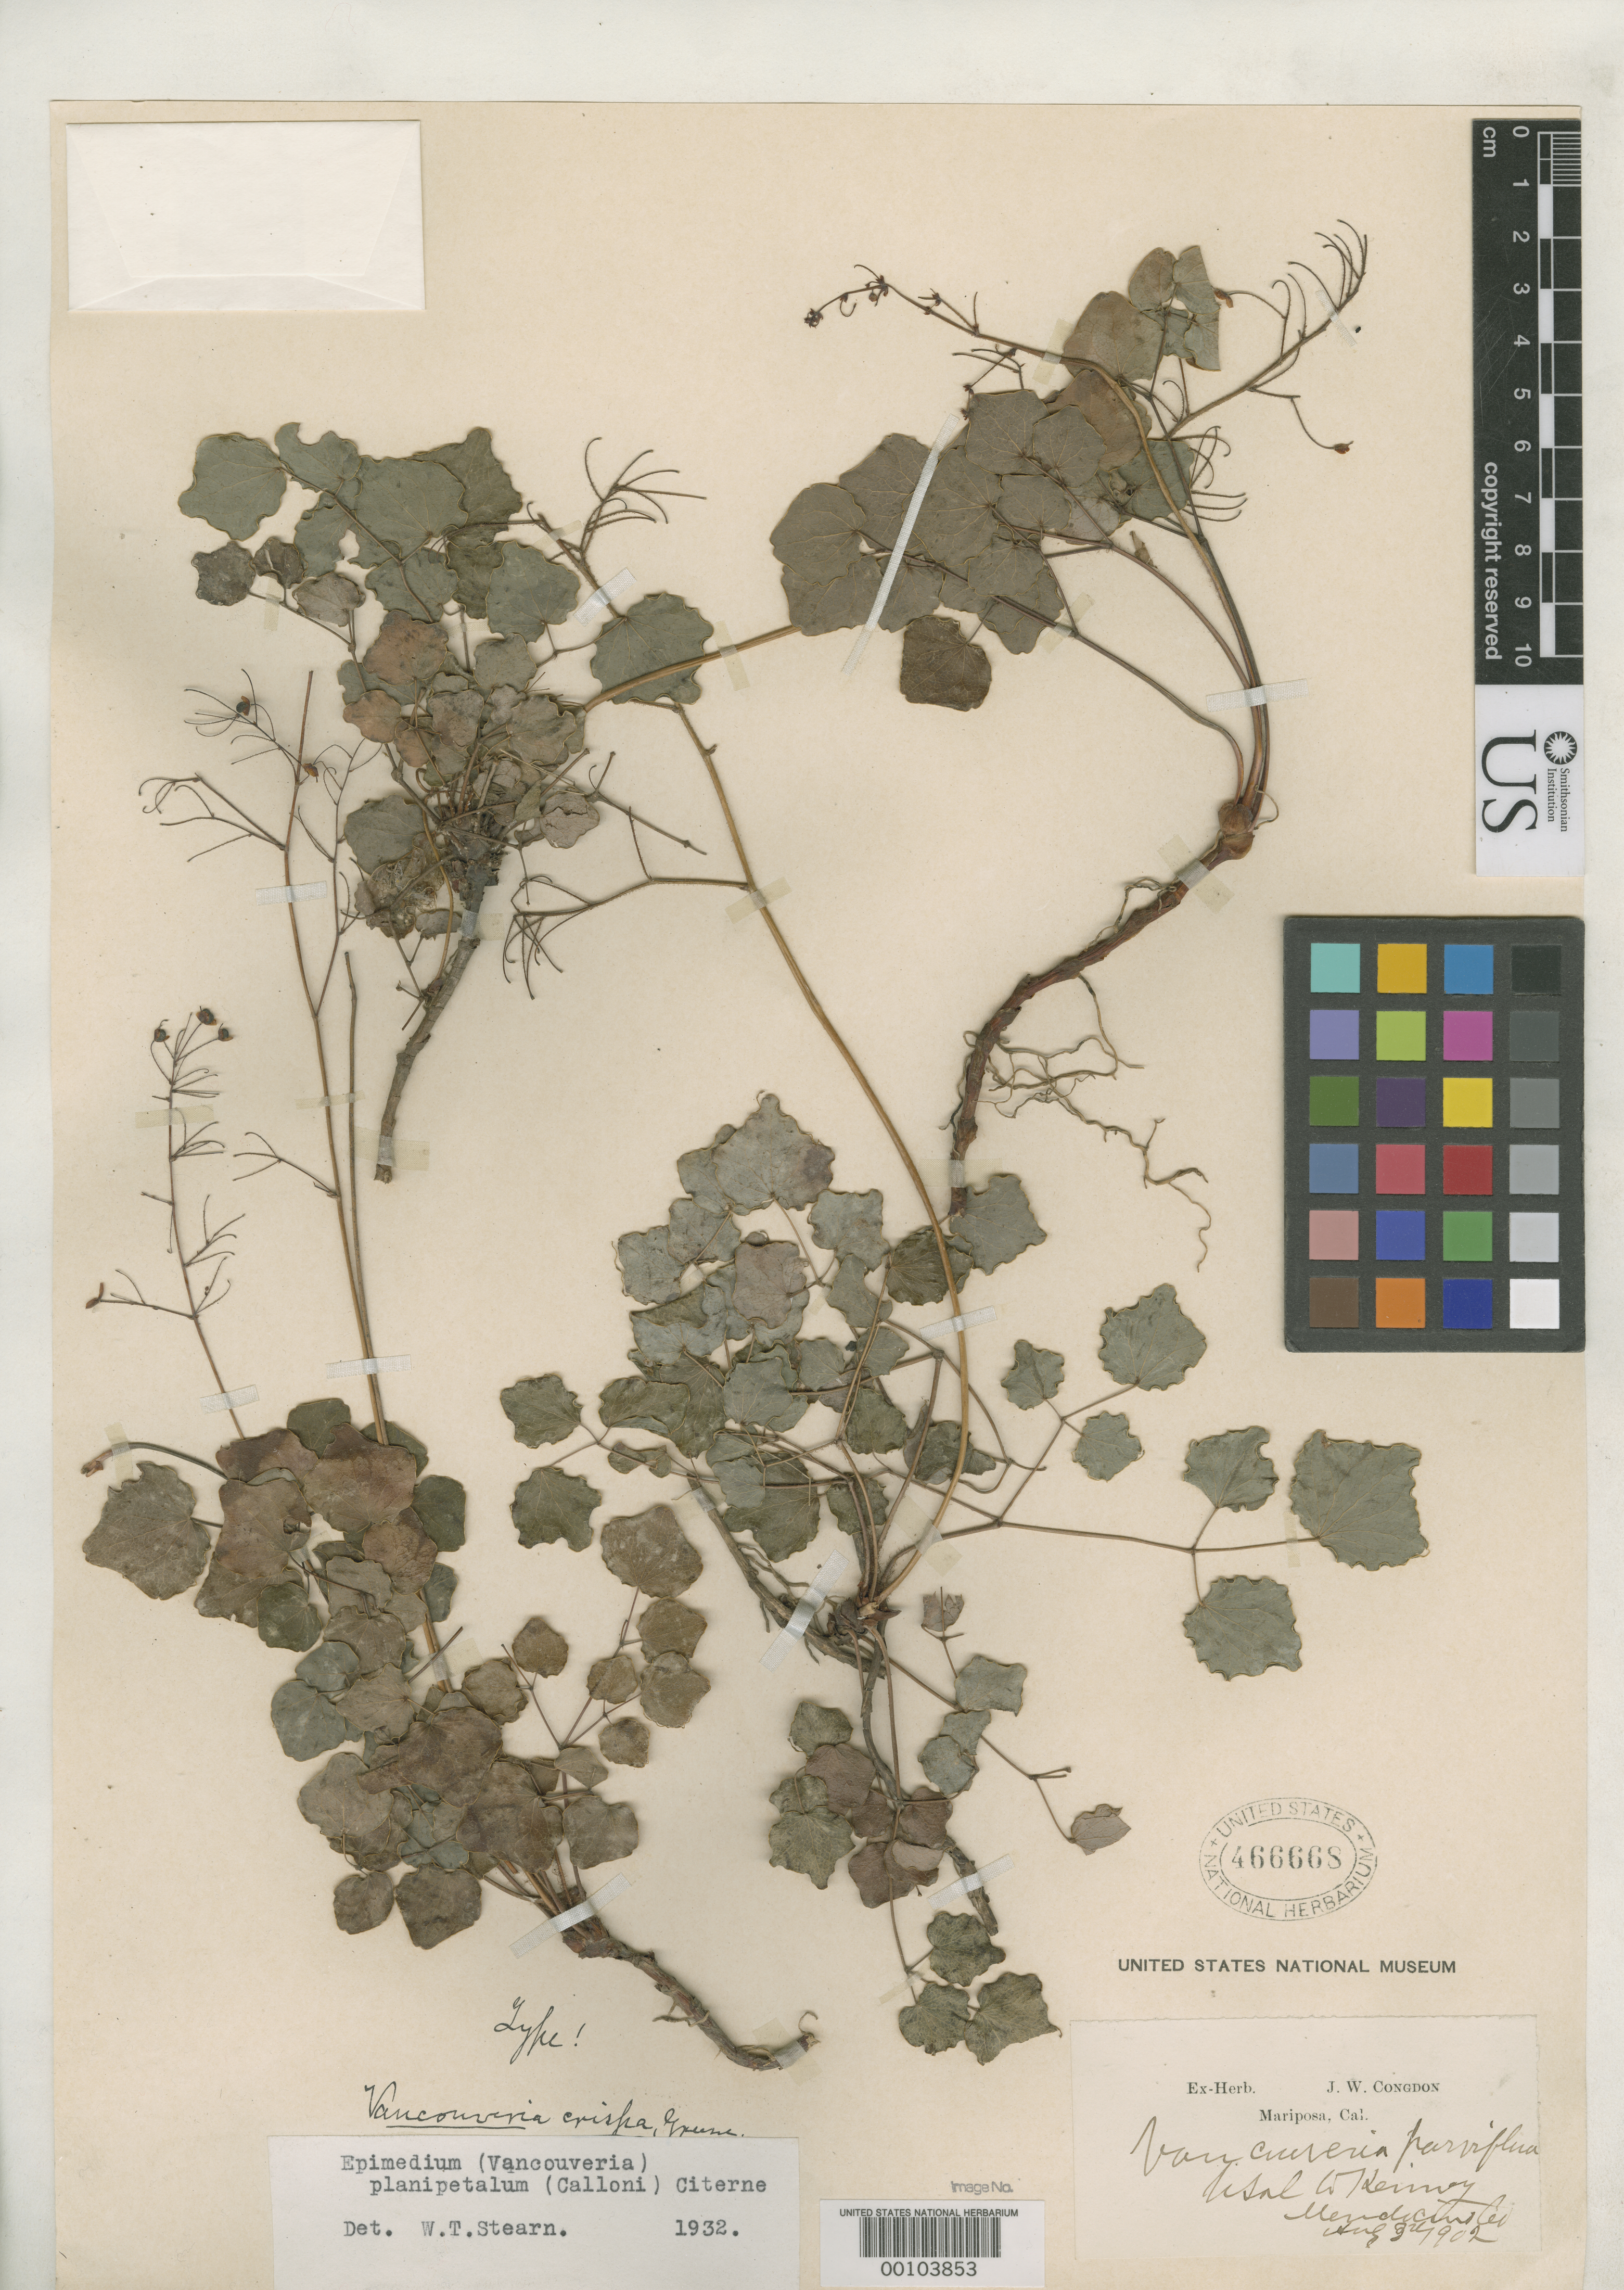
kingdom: Plantae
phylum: Tracheophyta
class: Magnoliopsida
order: Ranunculales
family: Berberidaceae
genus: Vancouveria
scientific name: Vancouveria crispa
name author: Greene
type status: Holotype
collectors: J. W. Congdon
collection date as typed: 03 Aug 1902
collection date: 1902-08-03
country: United States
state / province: California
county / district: Mendocino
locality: Mariposa.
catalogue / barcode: US 466668